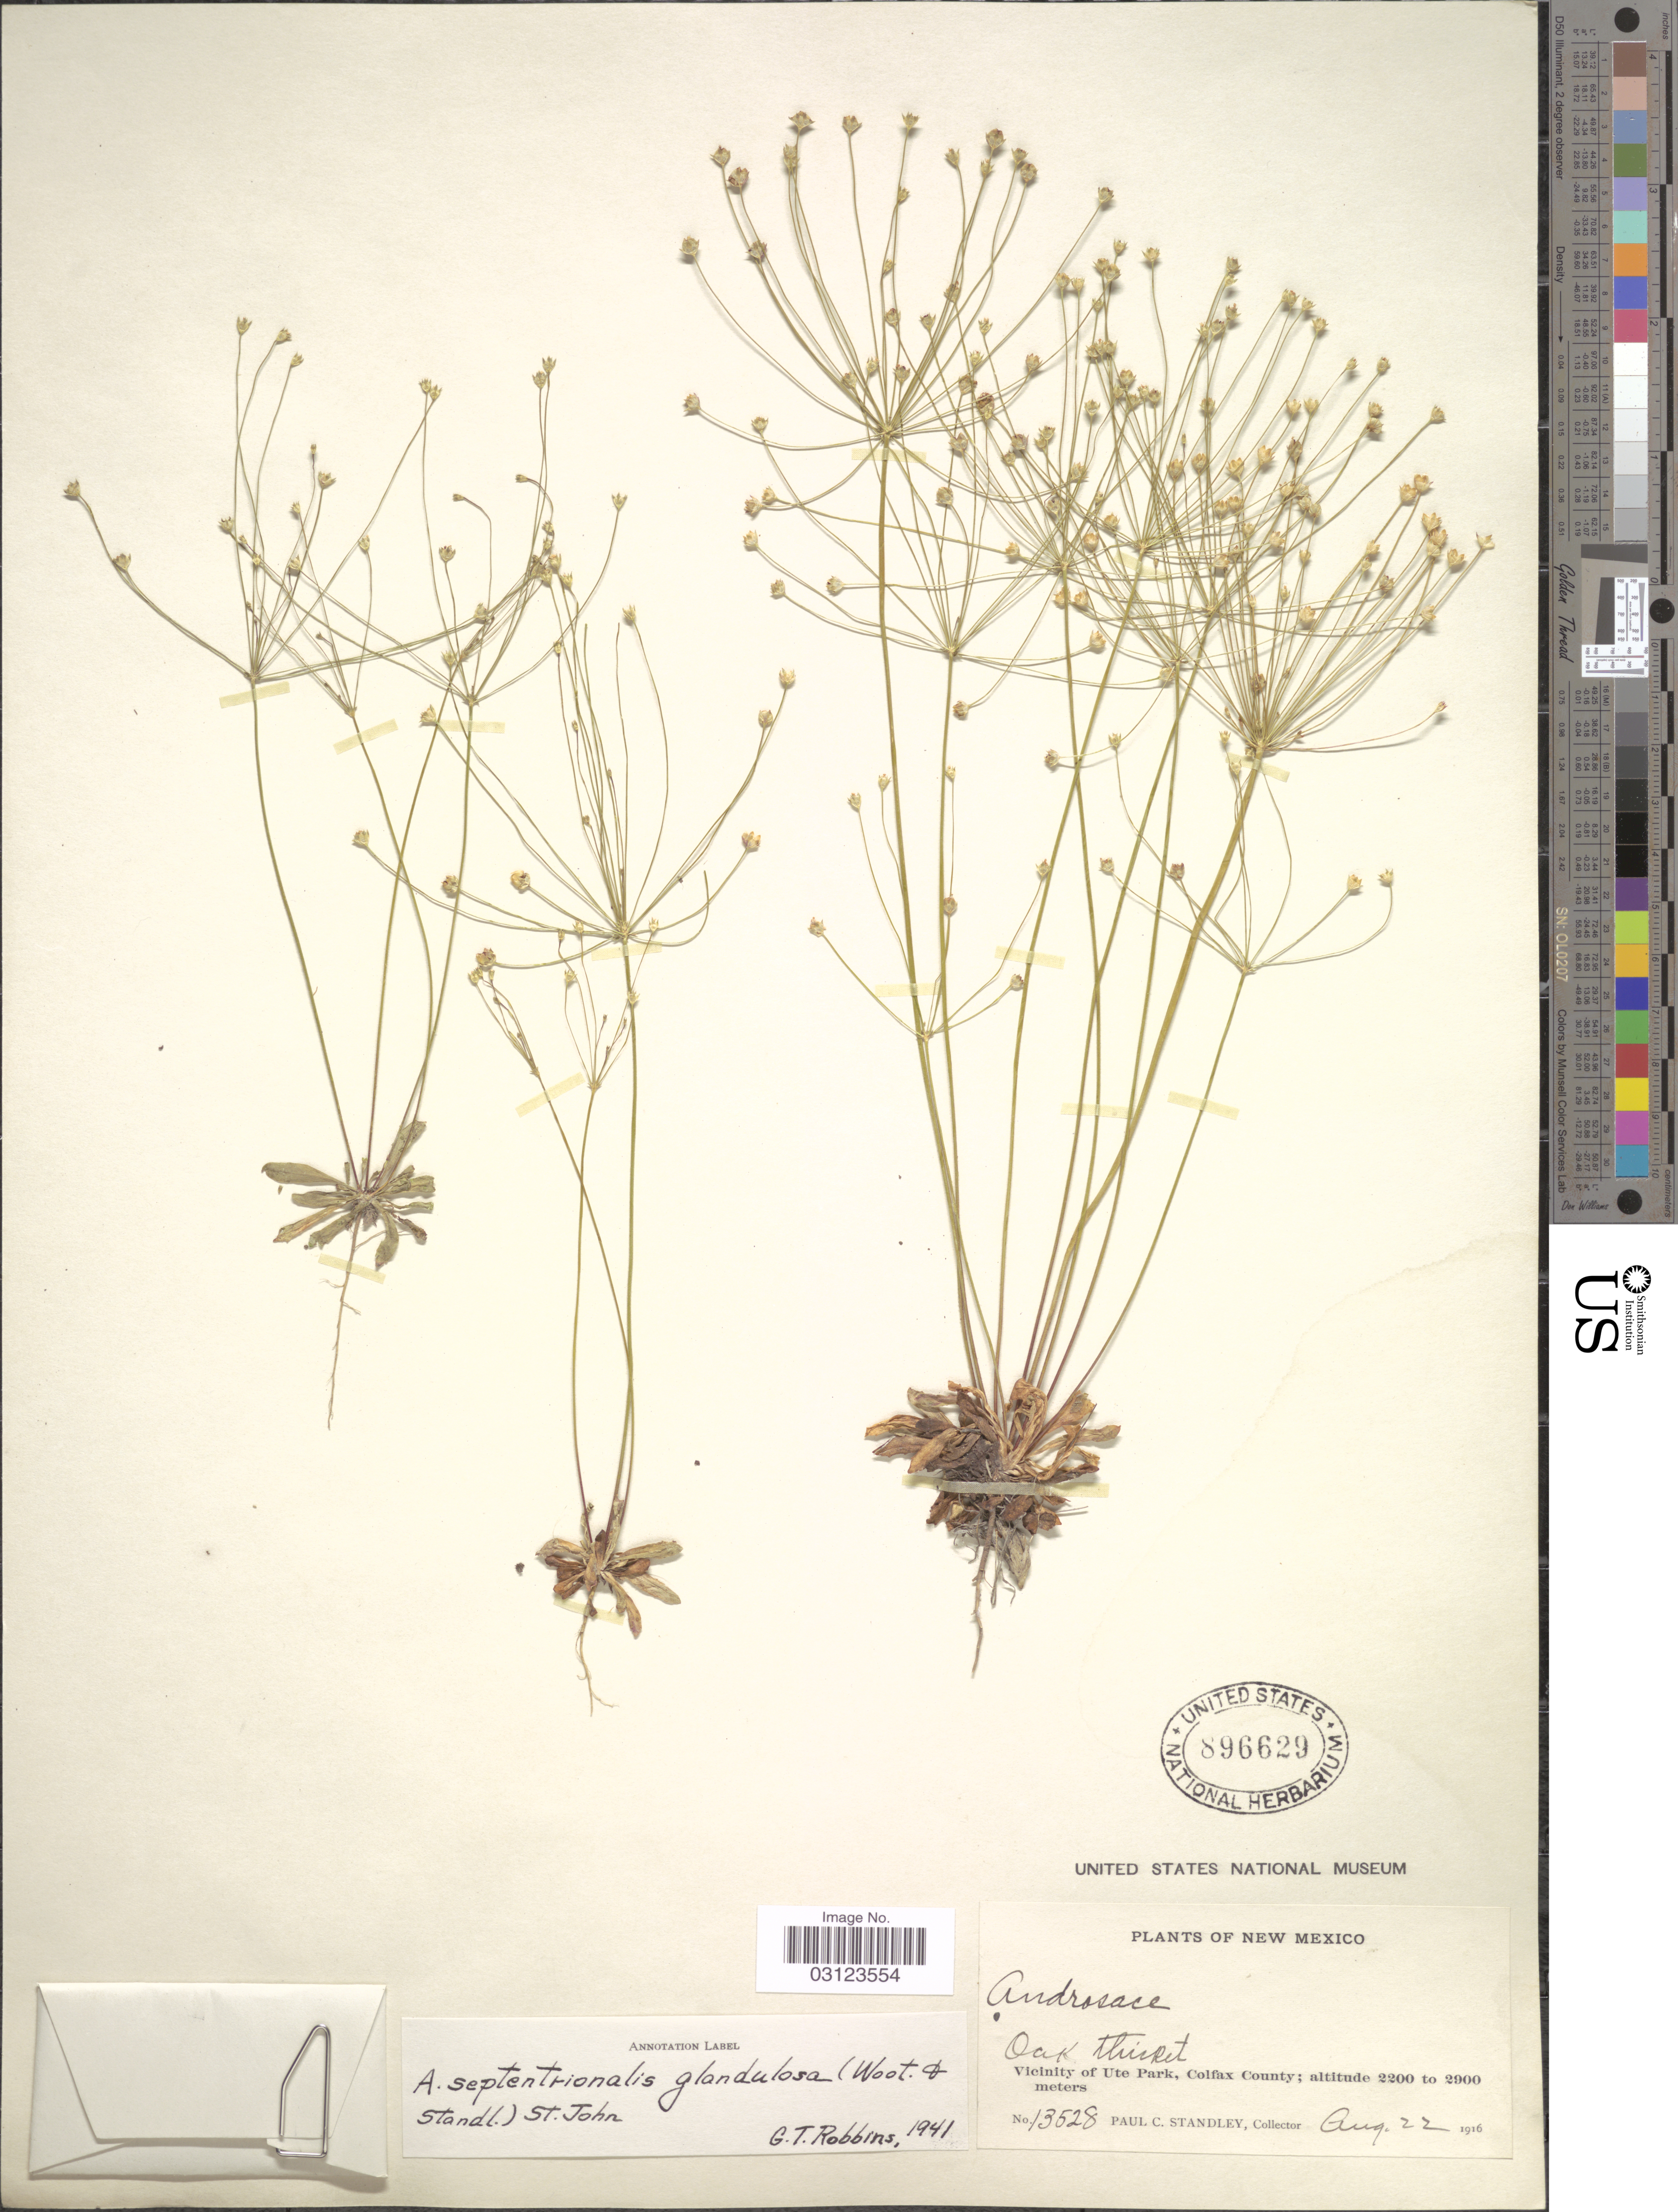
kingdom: Plantae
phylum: Tracheophyta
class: Magnoliopsida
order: Ericales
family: Primulaceae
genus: Androsace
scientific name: Androsace septentrionalis subsp. glandulosa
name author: (Wooton & Standl.) G.T. Robbins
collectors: P. C. Standley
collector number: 13528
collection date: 1916-08-22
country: United States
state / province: New Mexico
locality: Vicinity of Ute Park, Colfax County.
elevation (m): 2200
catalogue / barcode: US 896629